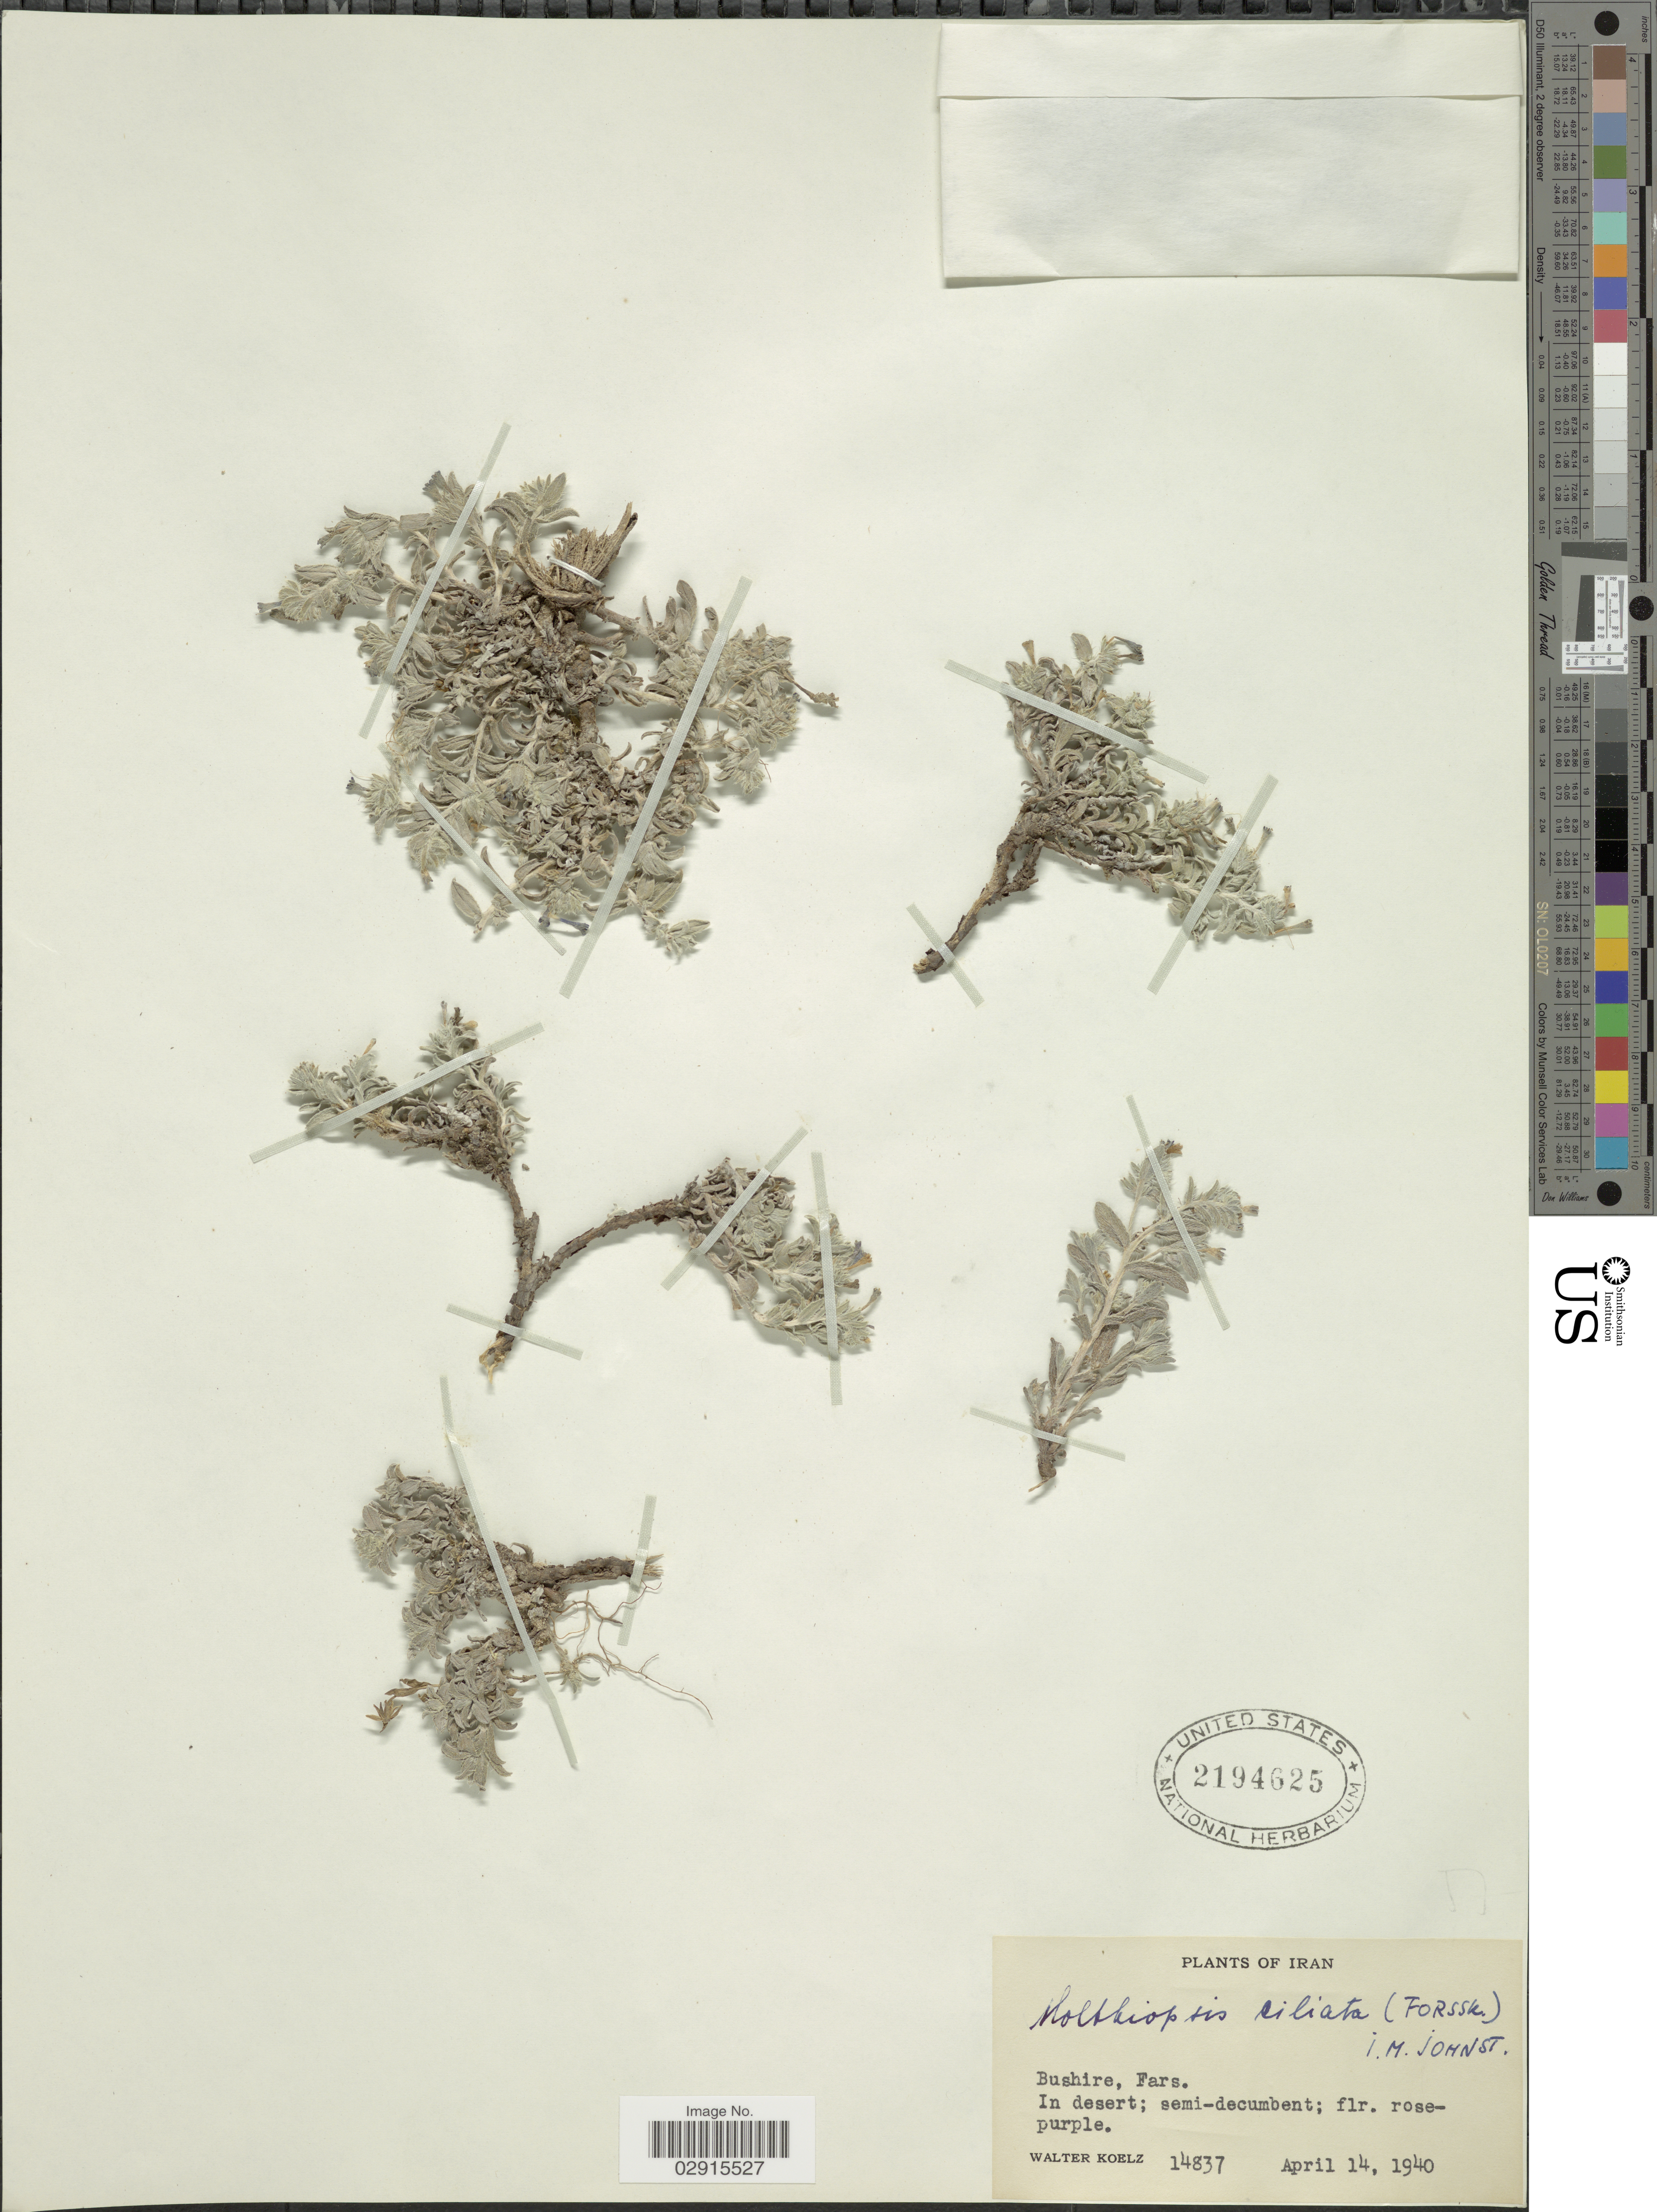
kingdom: Plantae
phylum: Tracheophyta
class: Magnoliopsida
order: Boraginales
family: Boraginaceae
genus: Moltkiopsis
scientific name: Moltkiopsis ciliata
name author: I.M. Johnst.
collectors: W. N. Koelz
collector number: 14837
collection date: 1940-04-14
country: Iran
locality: Bushire.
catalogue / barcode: US 2194625